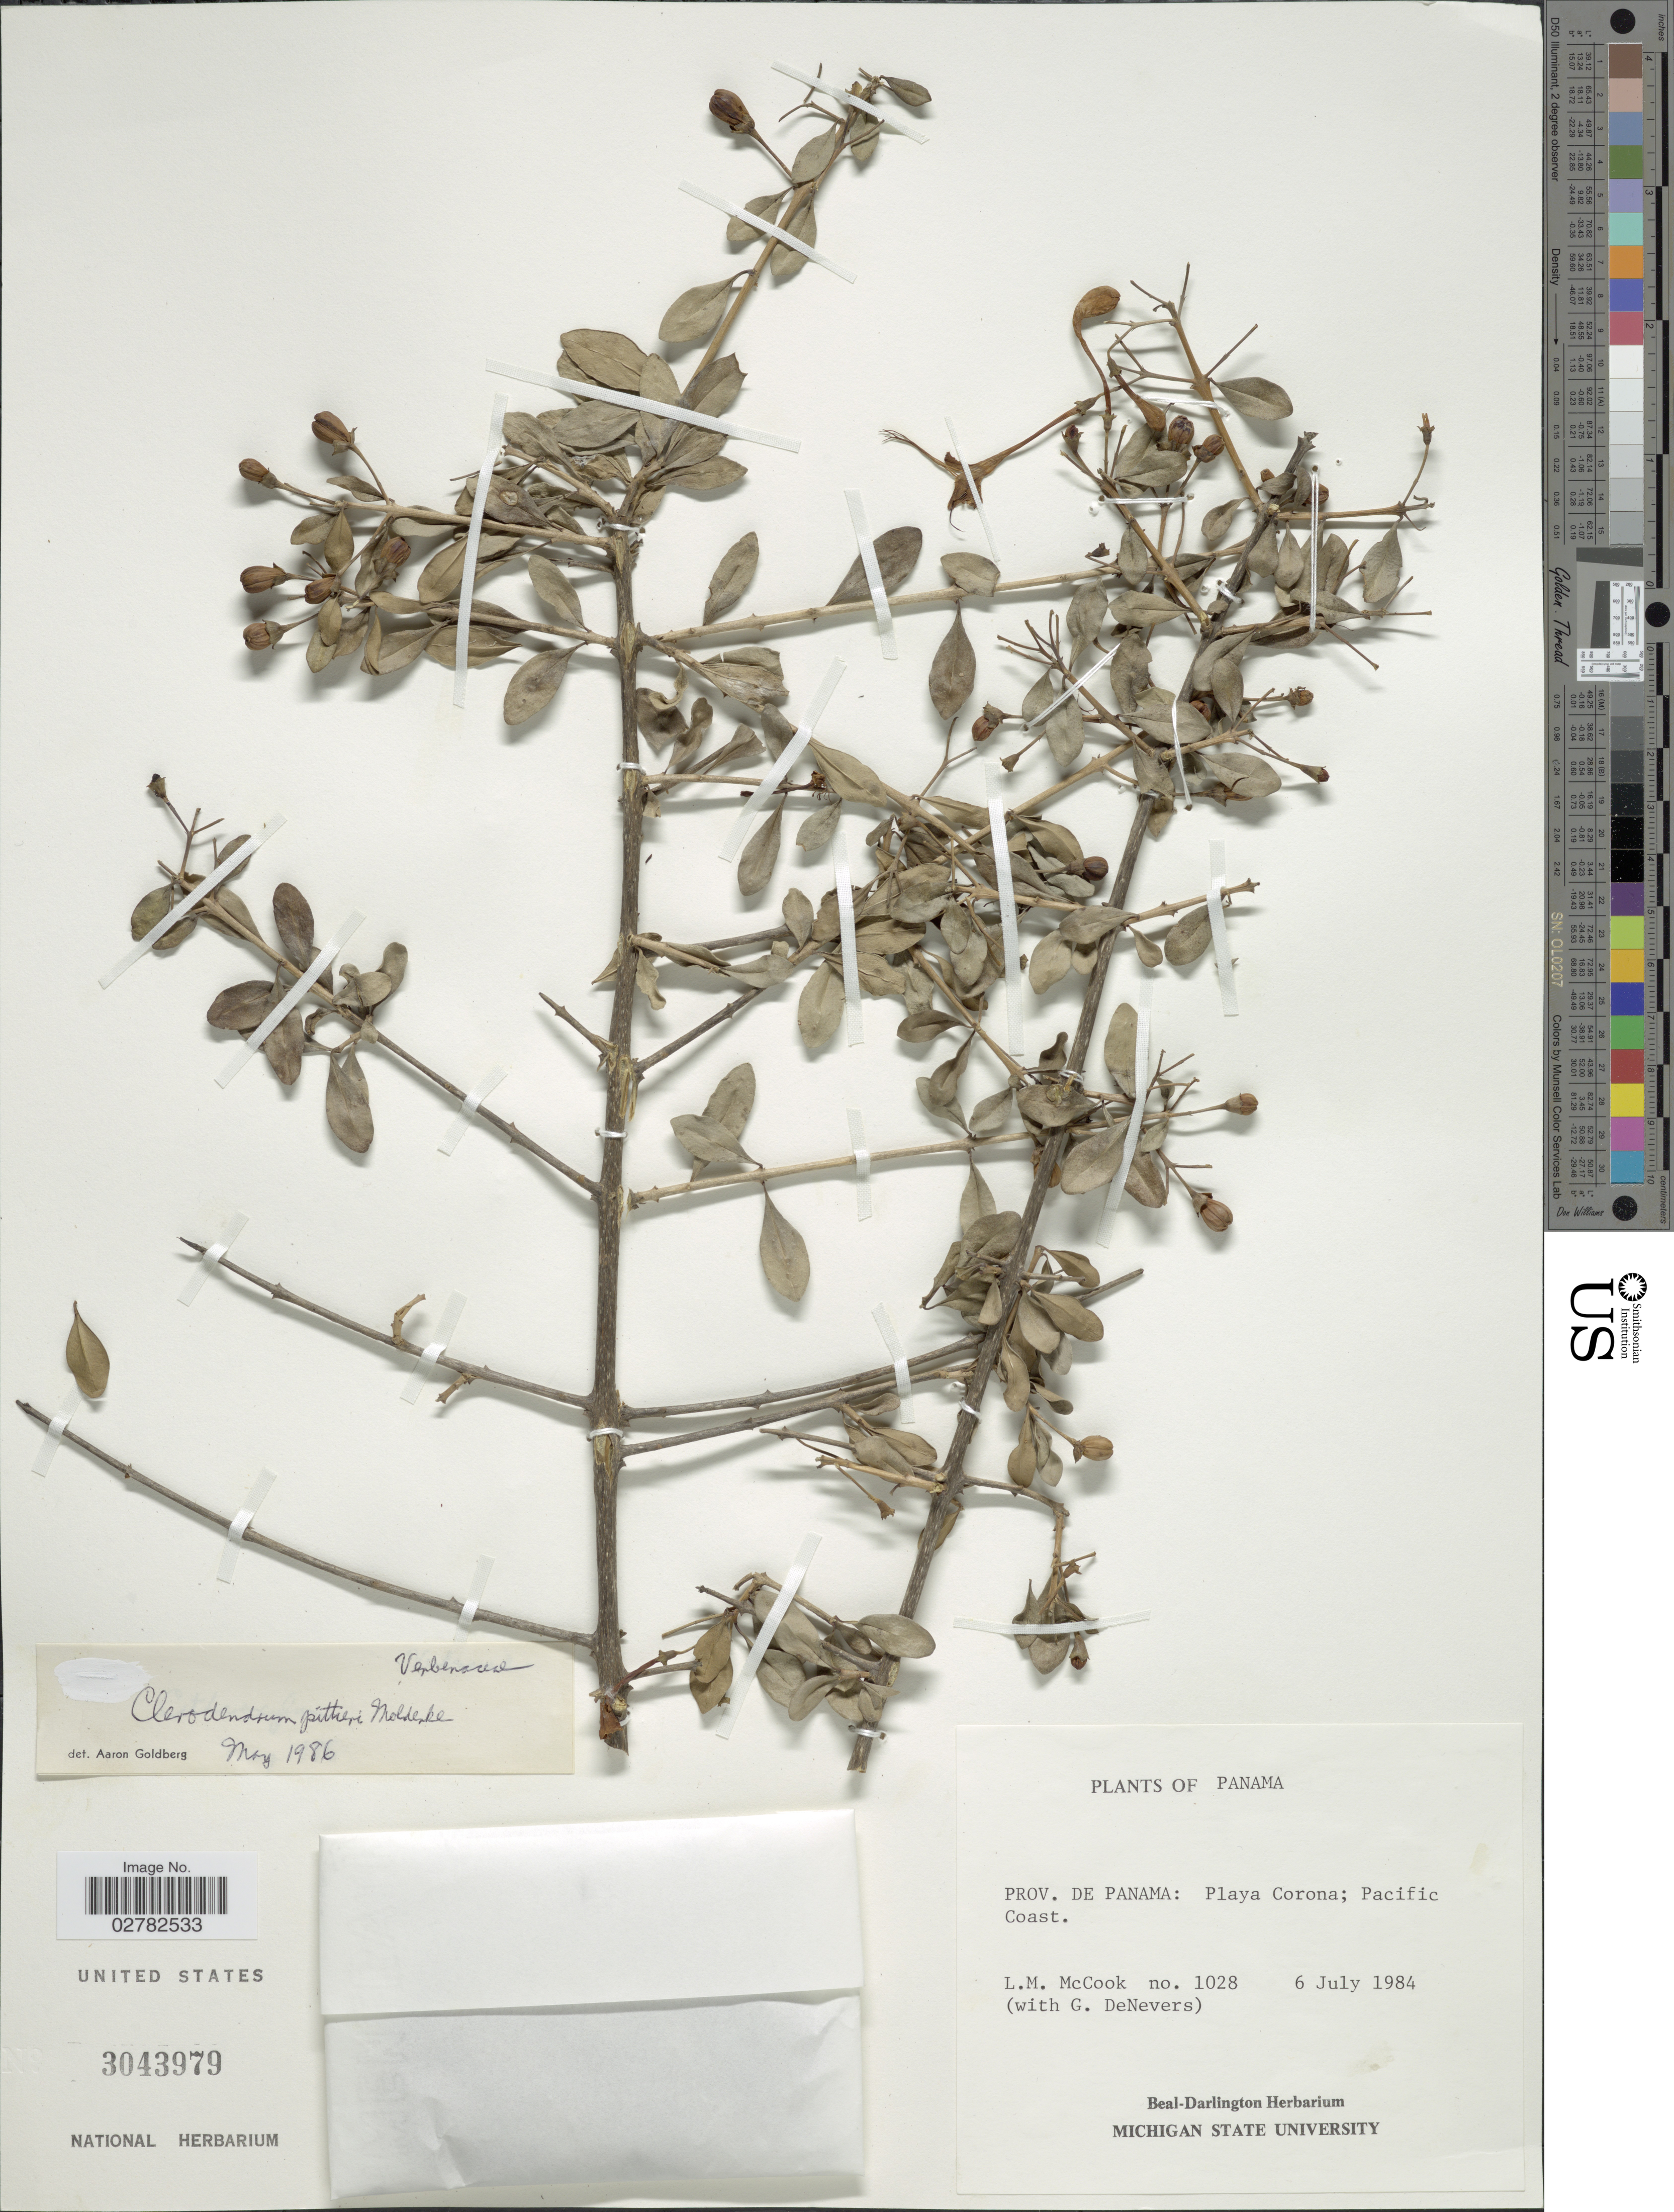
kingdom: Plantae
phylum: Tracheophyta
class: Magnoliopsida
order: Lamiales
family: Lamiaceae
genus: Clerodendrum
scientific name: Clerodendrum pittieri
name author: Moldenke ex Standl.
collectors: L. McCook & G. DeNevers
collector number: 1028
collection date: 1984-07-06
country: Panama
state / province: Panamá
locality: Playa Corona; Pacific Coast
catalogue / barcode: US 3043979